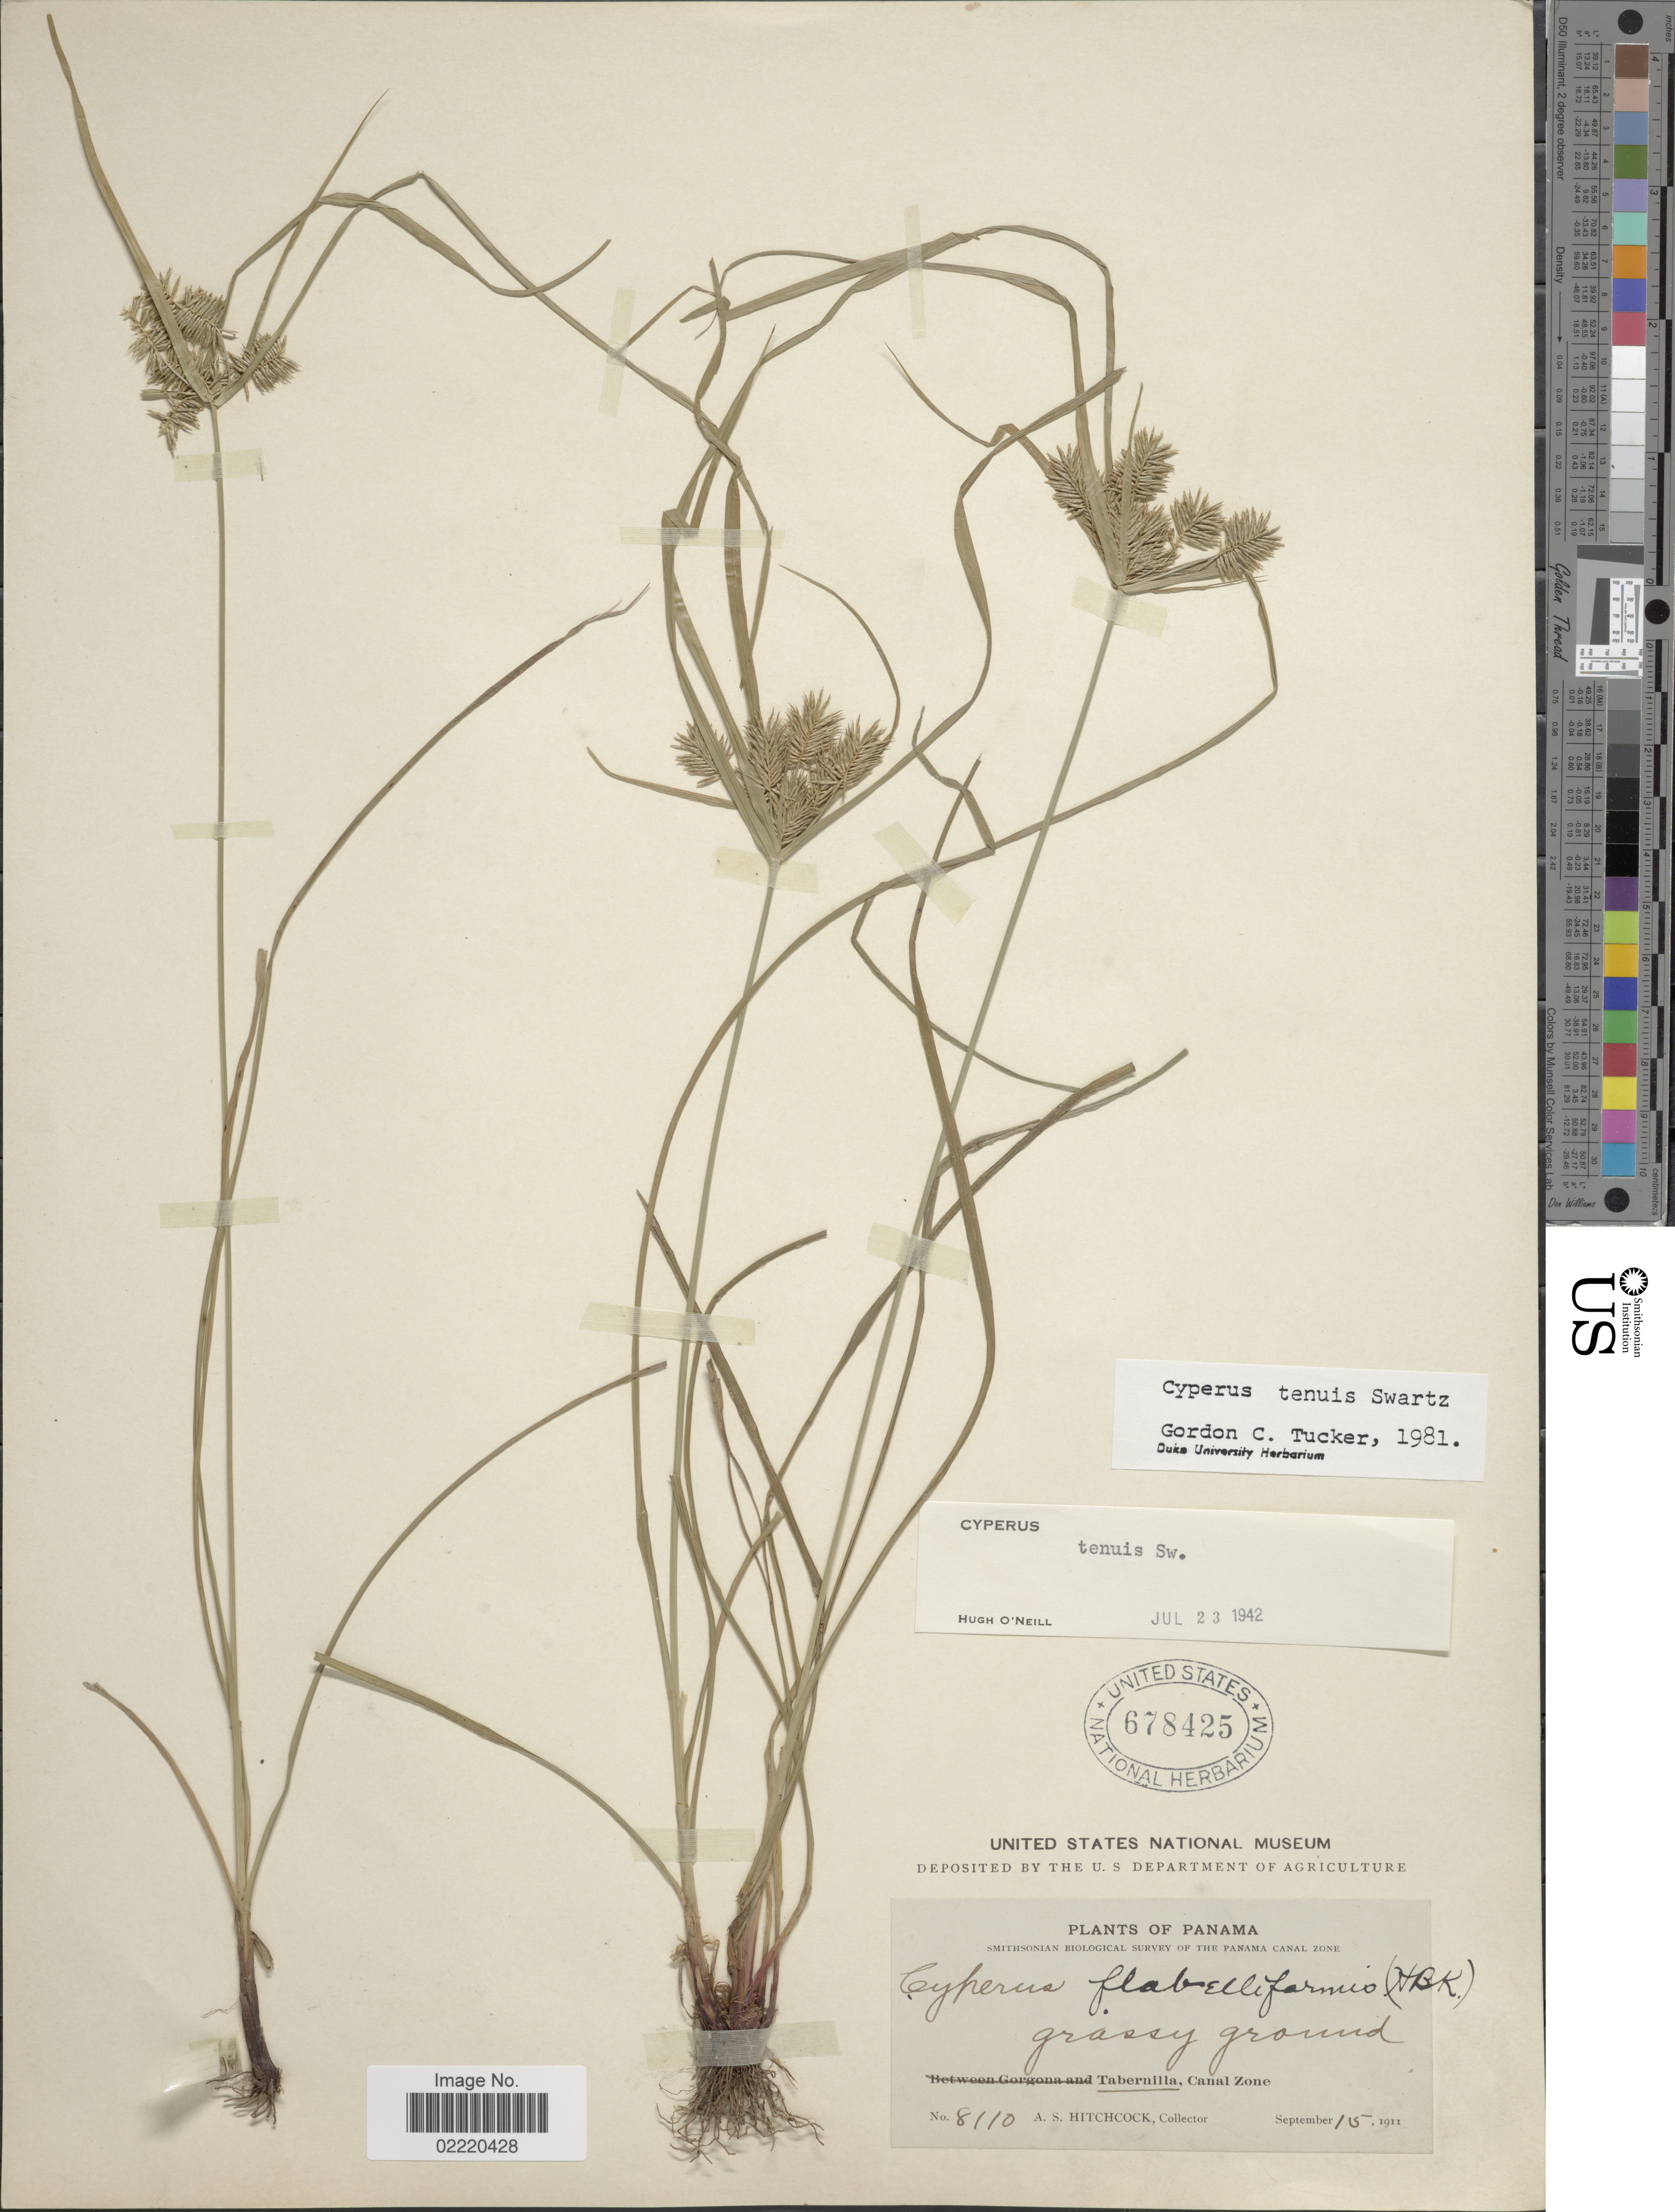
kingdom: Plantae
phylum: Tracheophyta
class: Liliopsida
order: Poales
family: Cyperaceae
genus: Cyperus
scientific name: Cyperus tenuis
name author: Sw.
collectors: A. S. Hitchcock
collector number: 8110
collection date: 1911-09-15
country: Panama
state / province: Colón / Panamá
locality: Panama Canal Zone, grassy ground, Tabernilla, Canal Zone.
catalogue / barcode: US 678425